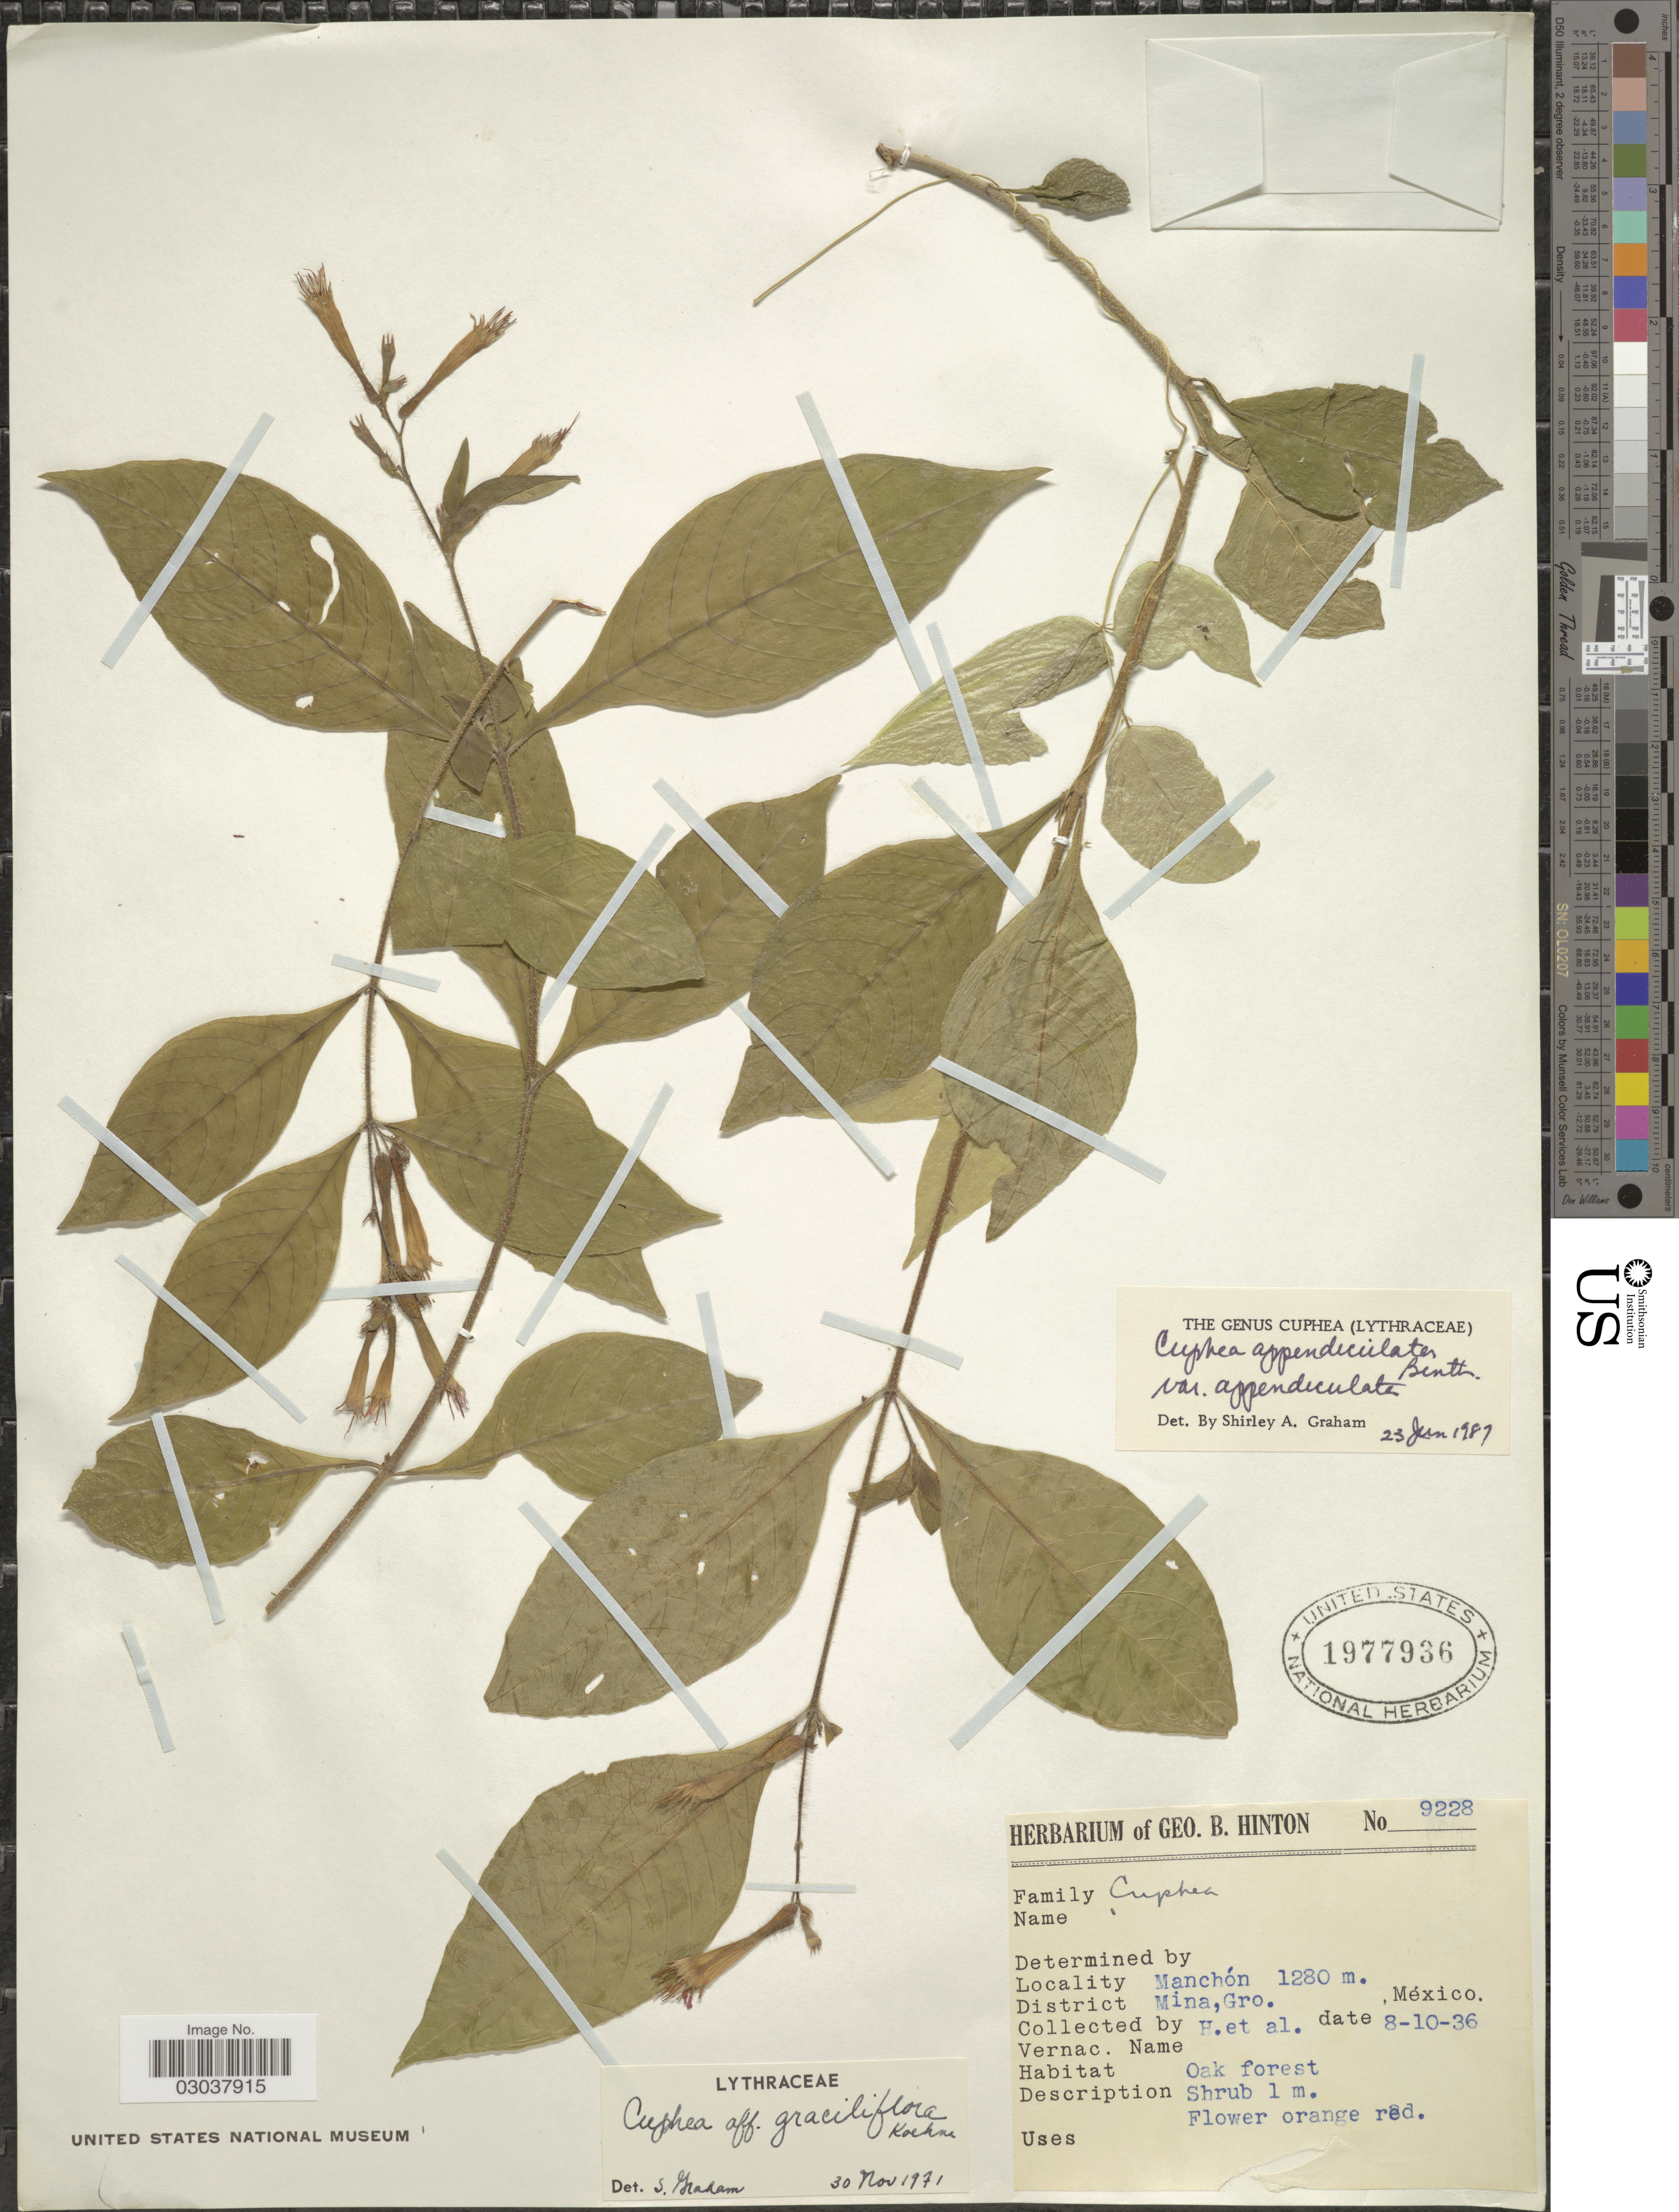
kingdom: Plantae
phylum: Tracheophyta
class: Magnoliopsida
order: Myrtales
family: Lythraceae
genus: Cuphea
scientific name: Cuphea appendiculata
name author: Benth.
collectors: G. B. Hinton & et al.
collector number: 9228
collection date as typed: Transcribed d/m/y: 8/10/36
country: Mexico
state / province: Guerrero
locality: Manchón. District Mina, Gro.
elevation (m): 1280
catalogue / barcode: US 1977936